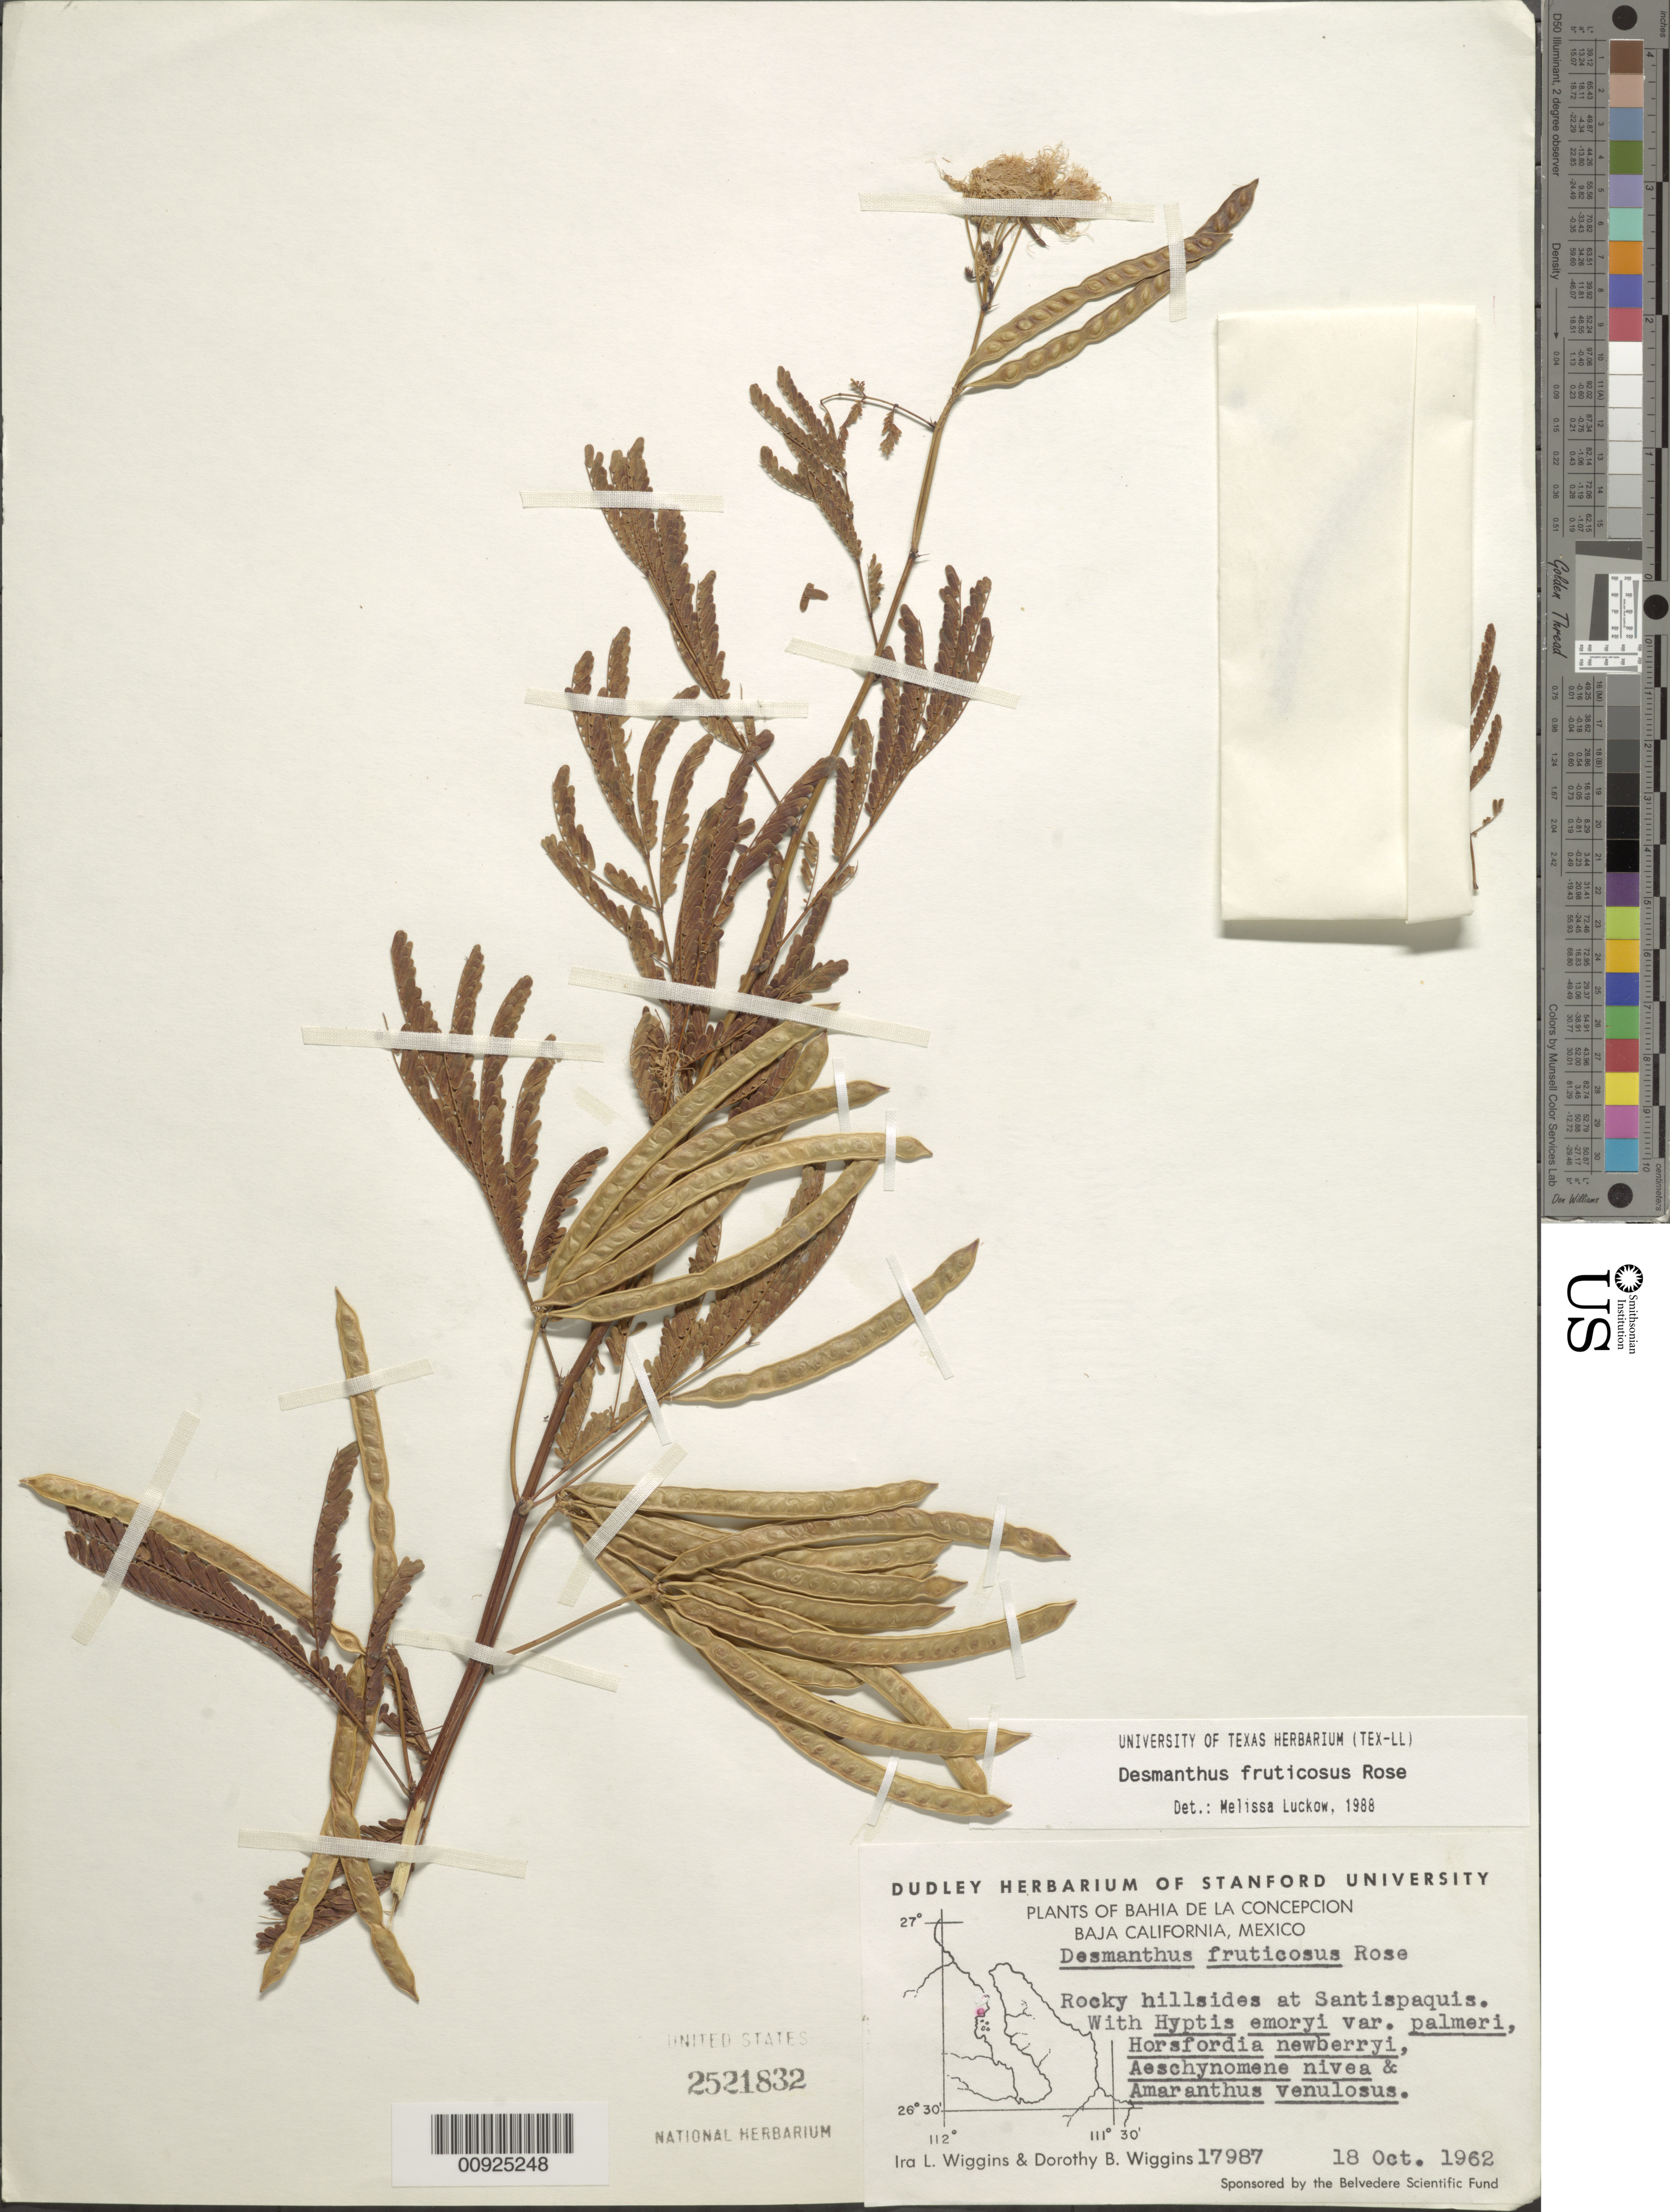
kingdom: Plantae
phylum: Tracheophyta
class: Magnoliopsida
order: Fabales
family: Fabaceae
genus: Desmanthus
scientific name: Desmanthus fruticosus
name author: Rose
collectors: I. L. Wiggins & D. B. Wiggins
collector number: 17987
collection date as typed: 18 Oct 1962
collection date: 1962-10-18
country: Mexico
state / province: Sonora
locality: Rocky hillsides at Santispaquis.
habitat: Rocky hillsides. With Hyptis emoryi var. palmeri, Horsfordia newberryi, Aeschynomene nivea & Amaranthus venulosus.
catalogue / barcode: US 2521832